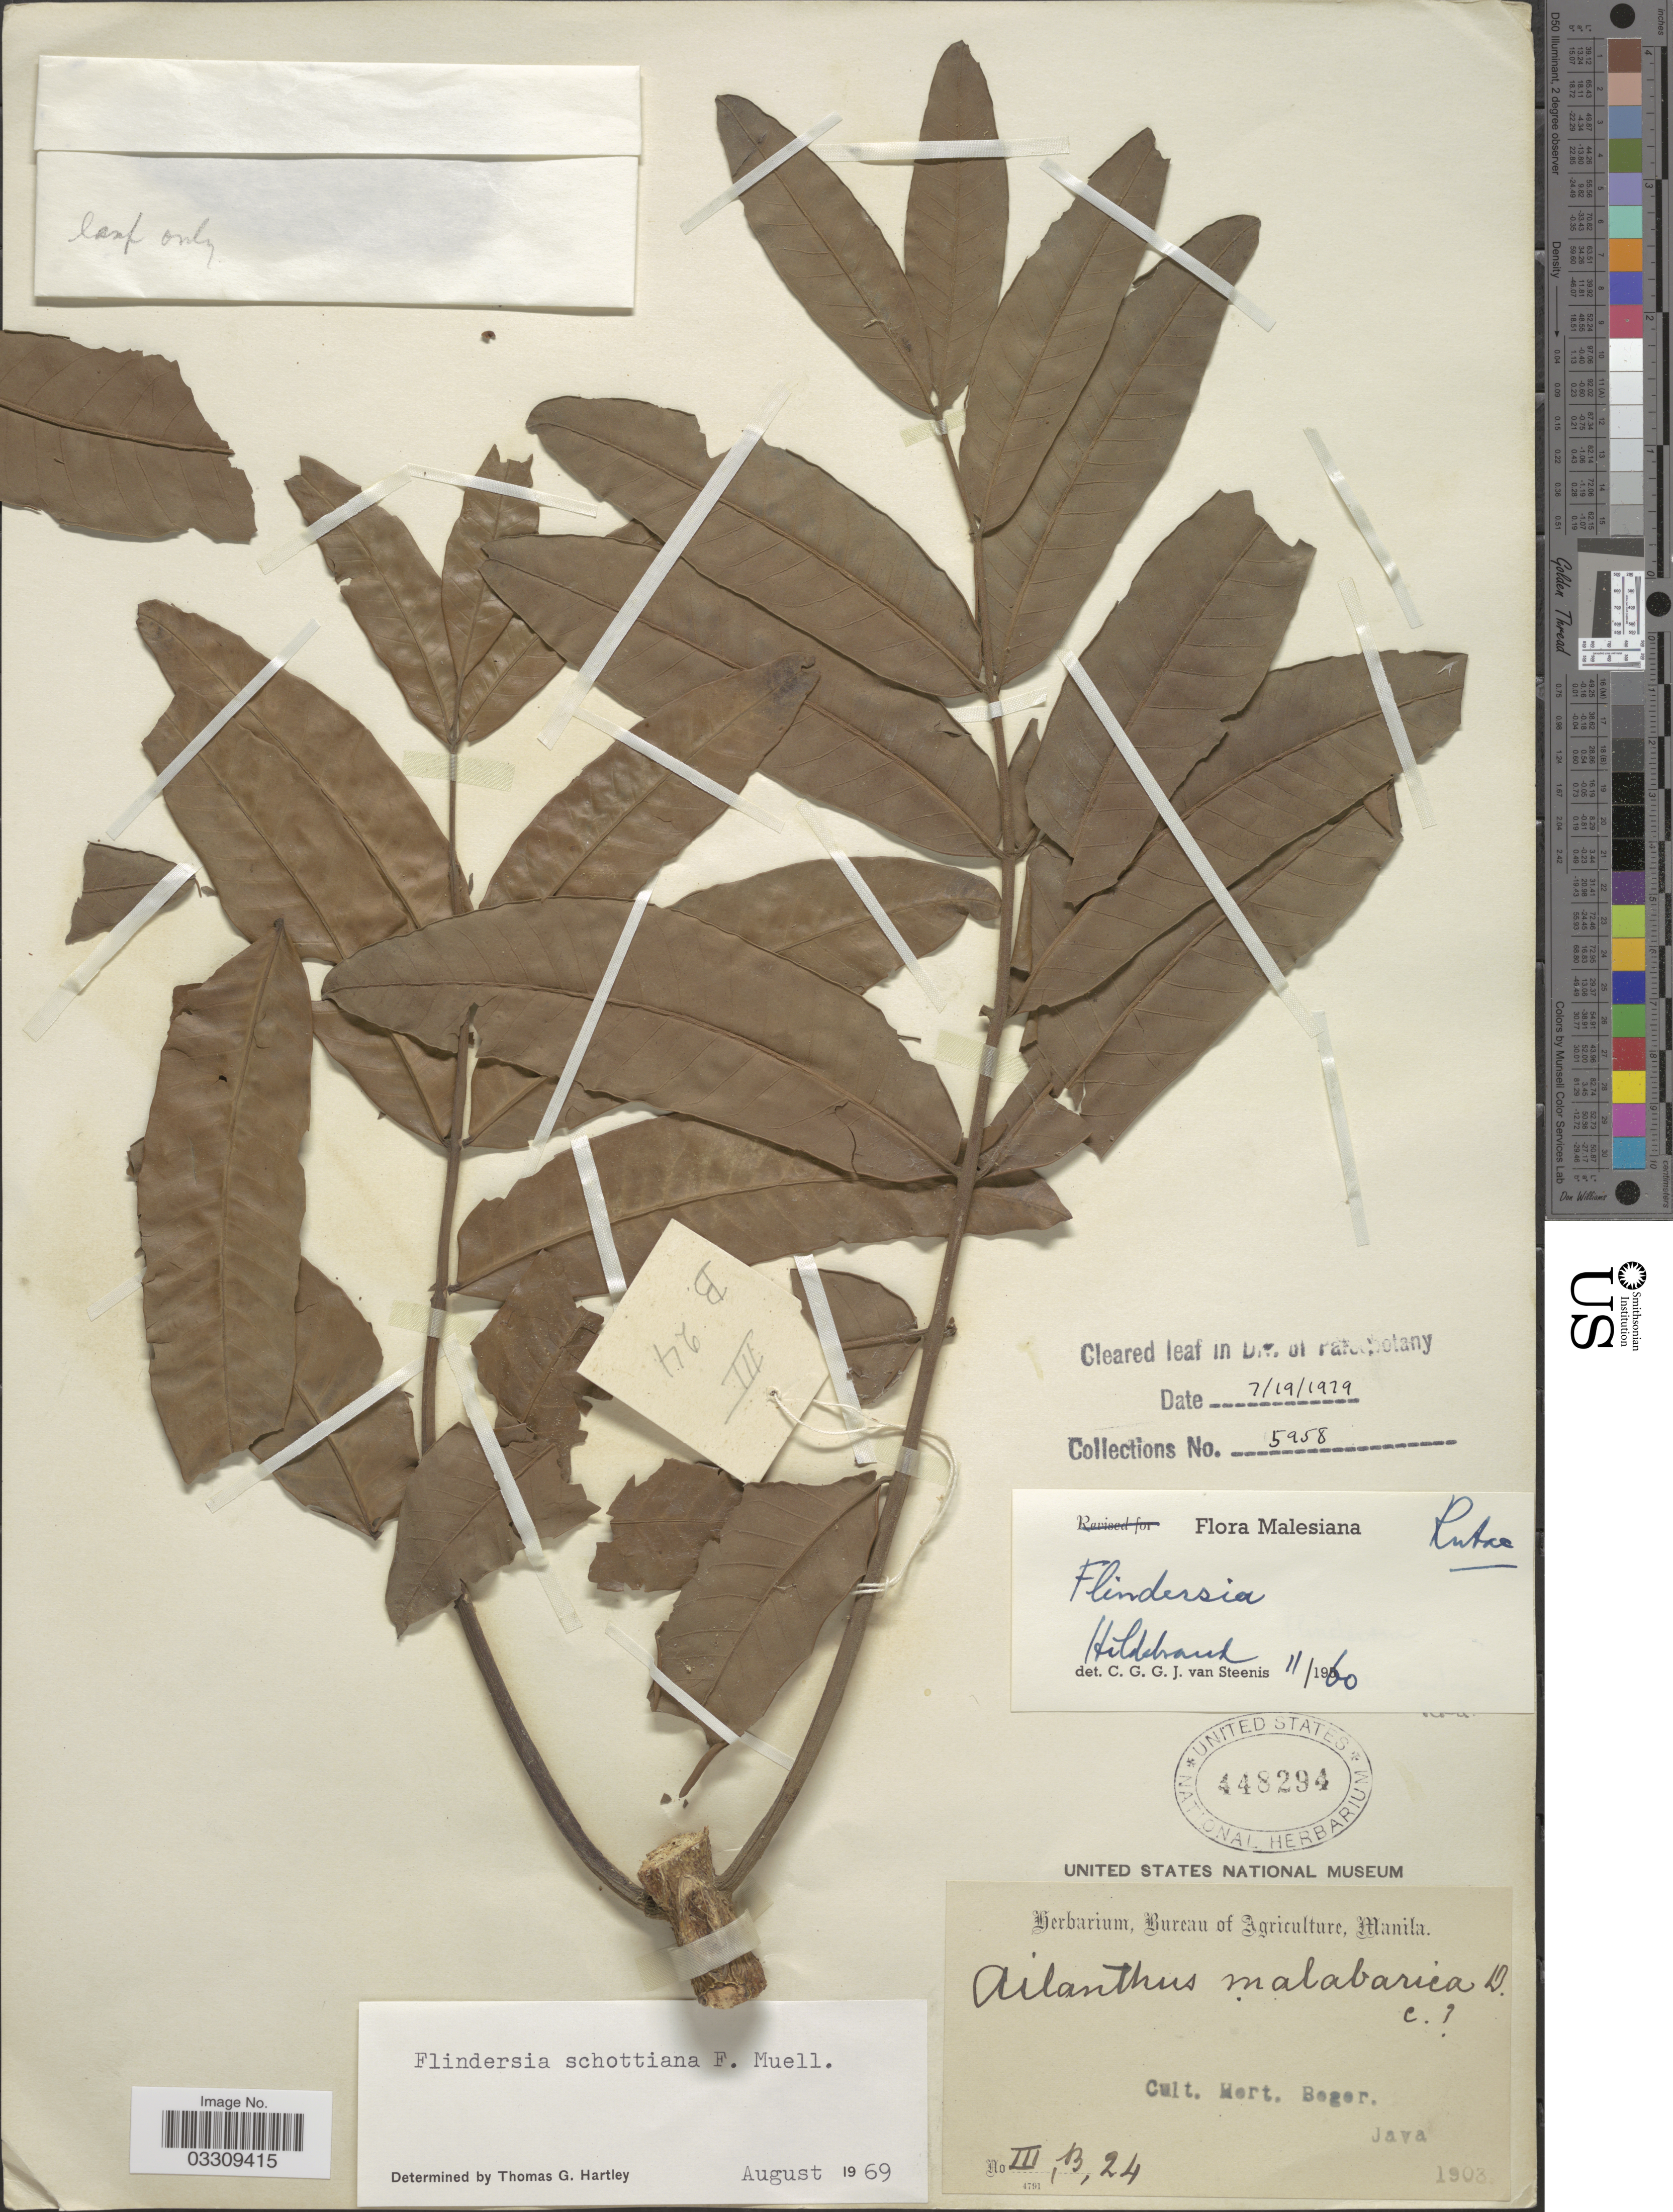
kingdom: Plantae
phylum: Tracheophyta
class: Magnoliopsida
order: Sapindales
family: Rutaceae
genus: Flindersia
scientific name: Flindersia schottiana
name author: F. Muell.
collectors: Ex herb. Bureau of Agriculture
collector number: III,B,24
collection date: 1903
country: Indonesia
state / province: Java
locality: Hort. Bogor.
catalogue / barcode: US 448294